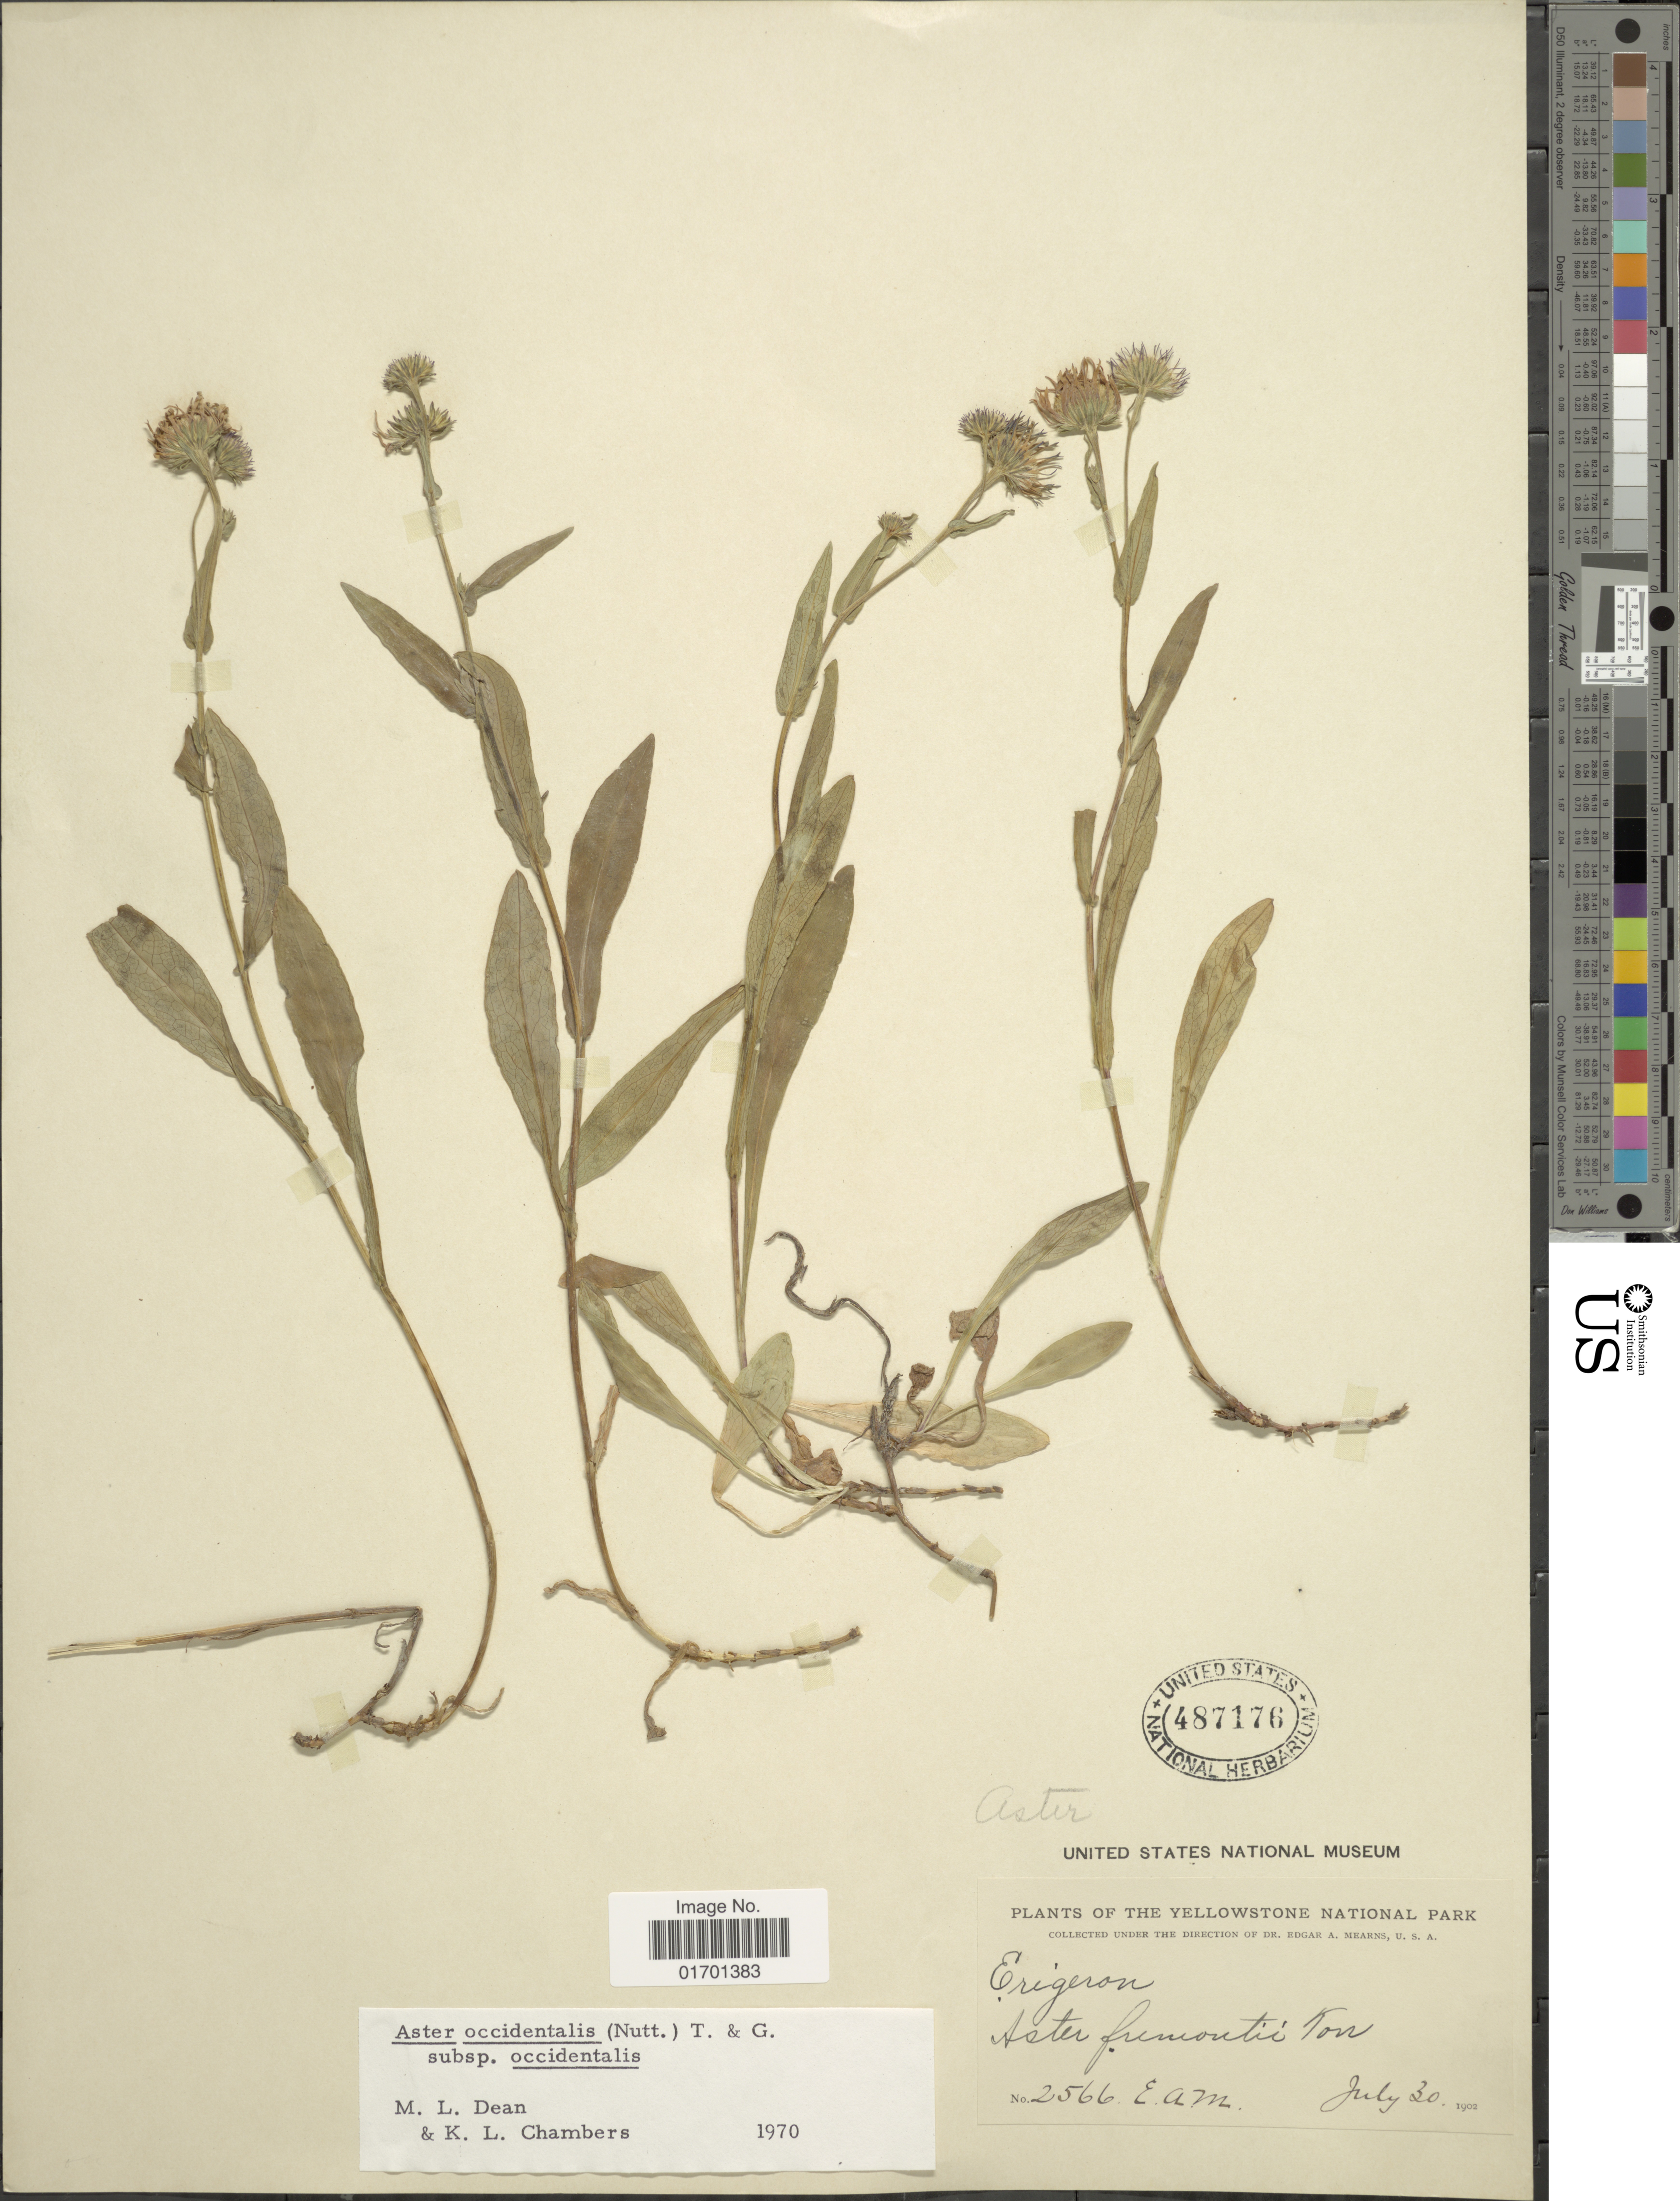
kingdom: Plantae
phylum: Tracheophyta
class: Magnoliopsida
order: Asterales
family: Asteraceae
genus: Symphyotrichum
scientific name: Symphyotrichum spathulatum var. spathulatum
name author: (Lindl.) G.L. Nesom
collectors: E. A. Mearns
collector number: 2566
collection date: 1902-07-30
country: United States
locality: Yellowstone National Park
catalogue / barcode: US 487176